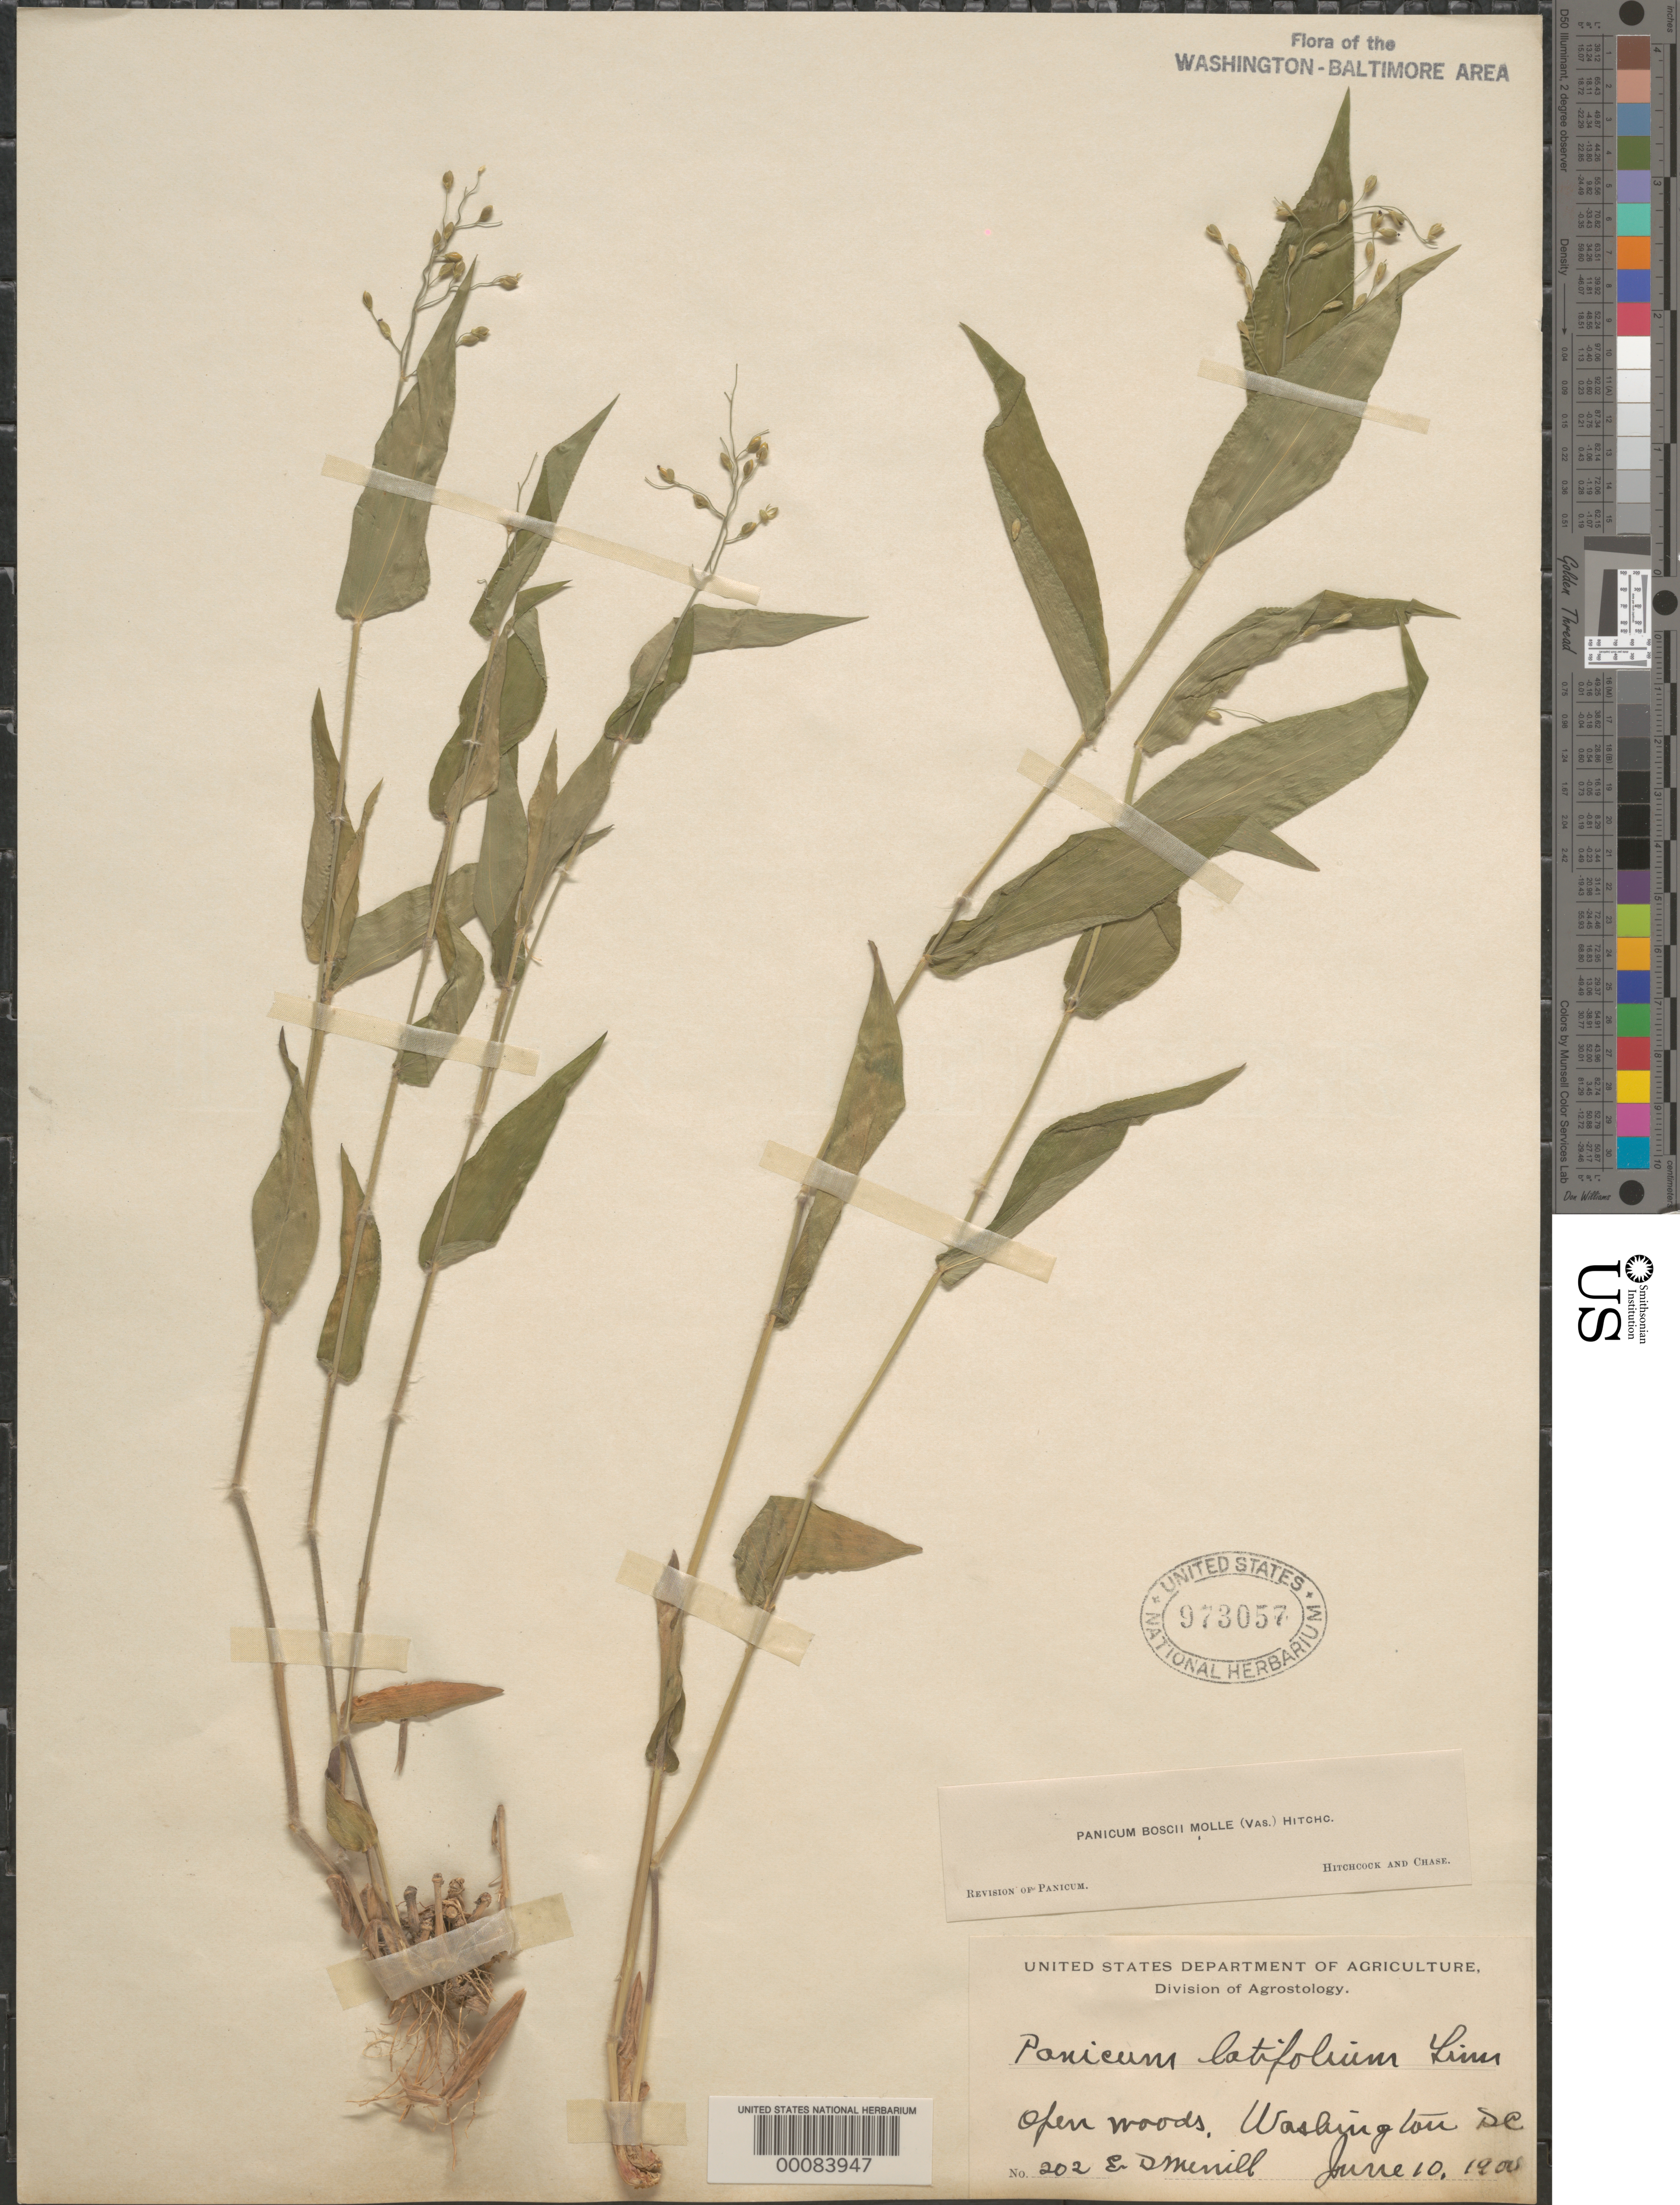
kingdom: Plantae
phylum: Tracheophyta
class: Liliopsida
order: Poales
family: Poaceae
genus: Dichanthelium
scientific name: Dichanthelium boscii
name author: (Poir.) Gould & C.A. Clark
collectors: E. D. Merrill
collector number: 202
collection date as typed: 10 Jun 1900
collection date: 1900-06-10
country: United States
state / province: District of Columbia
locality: Washington DC area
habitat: Open woods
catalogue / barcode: US 973057